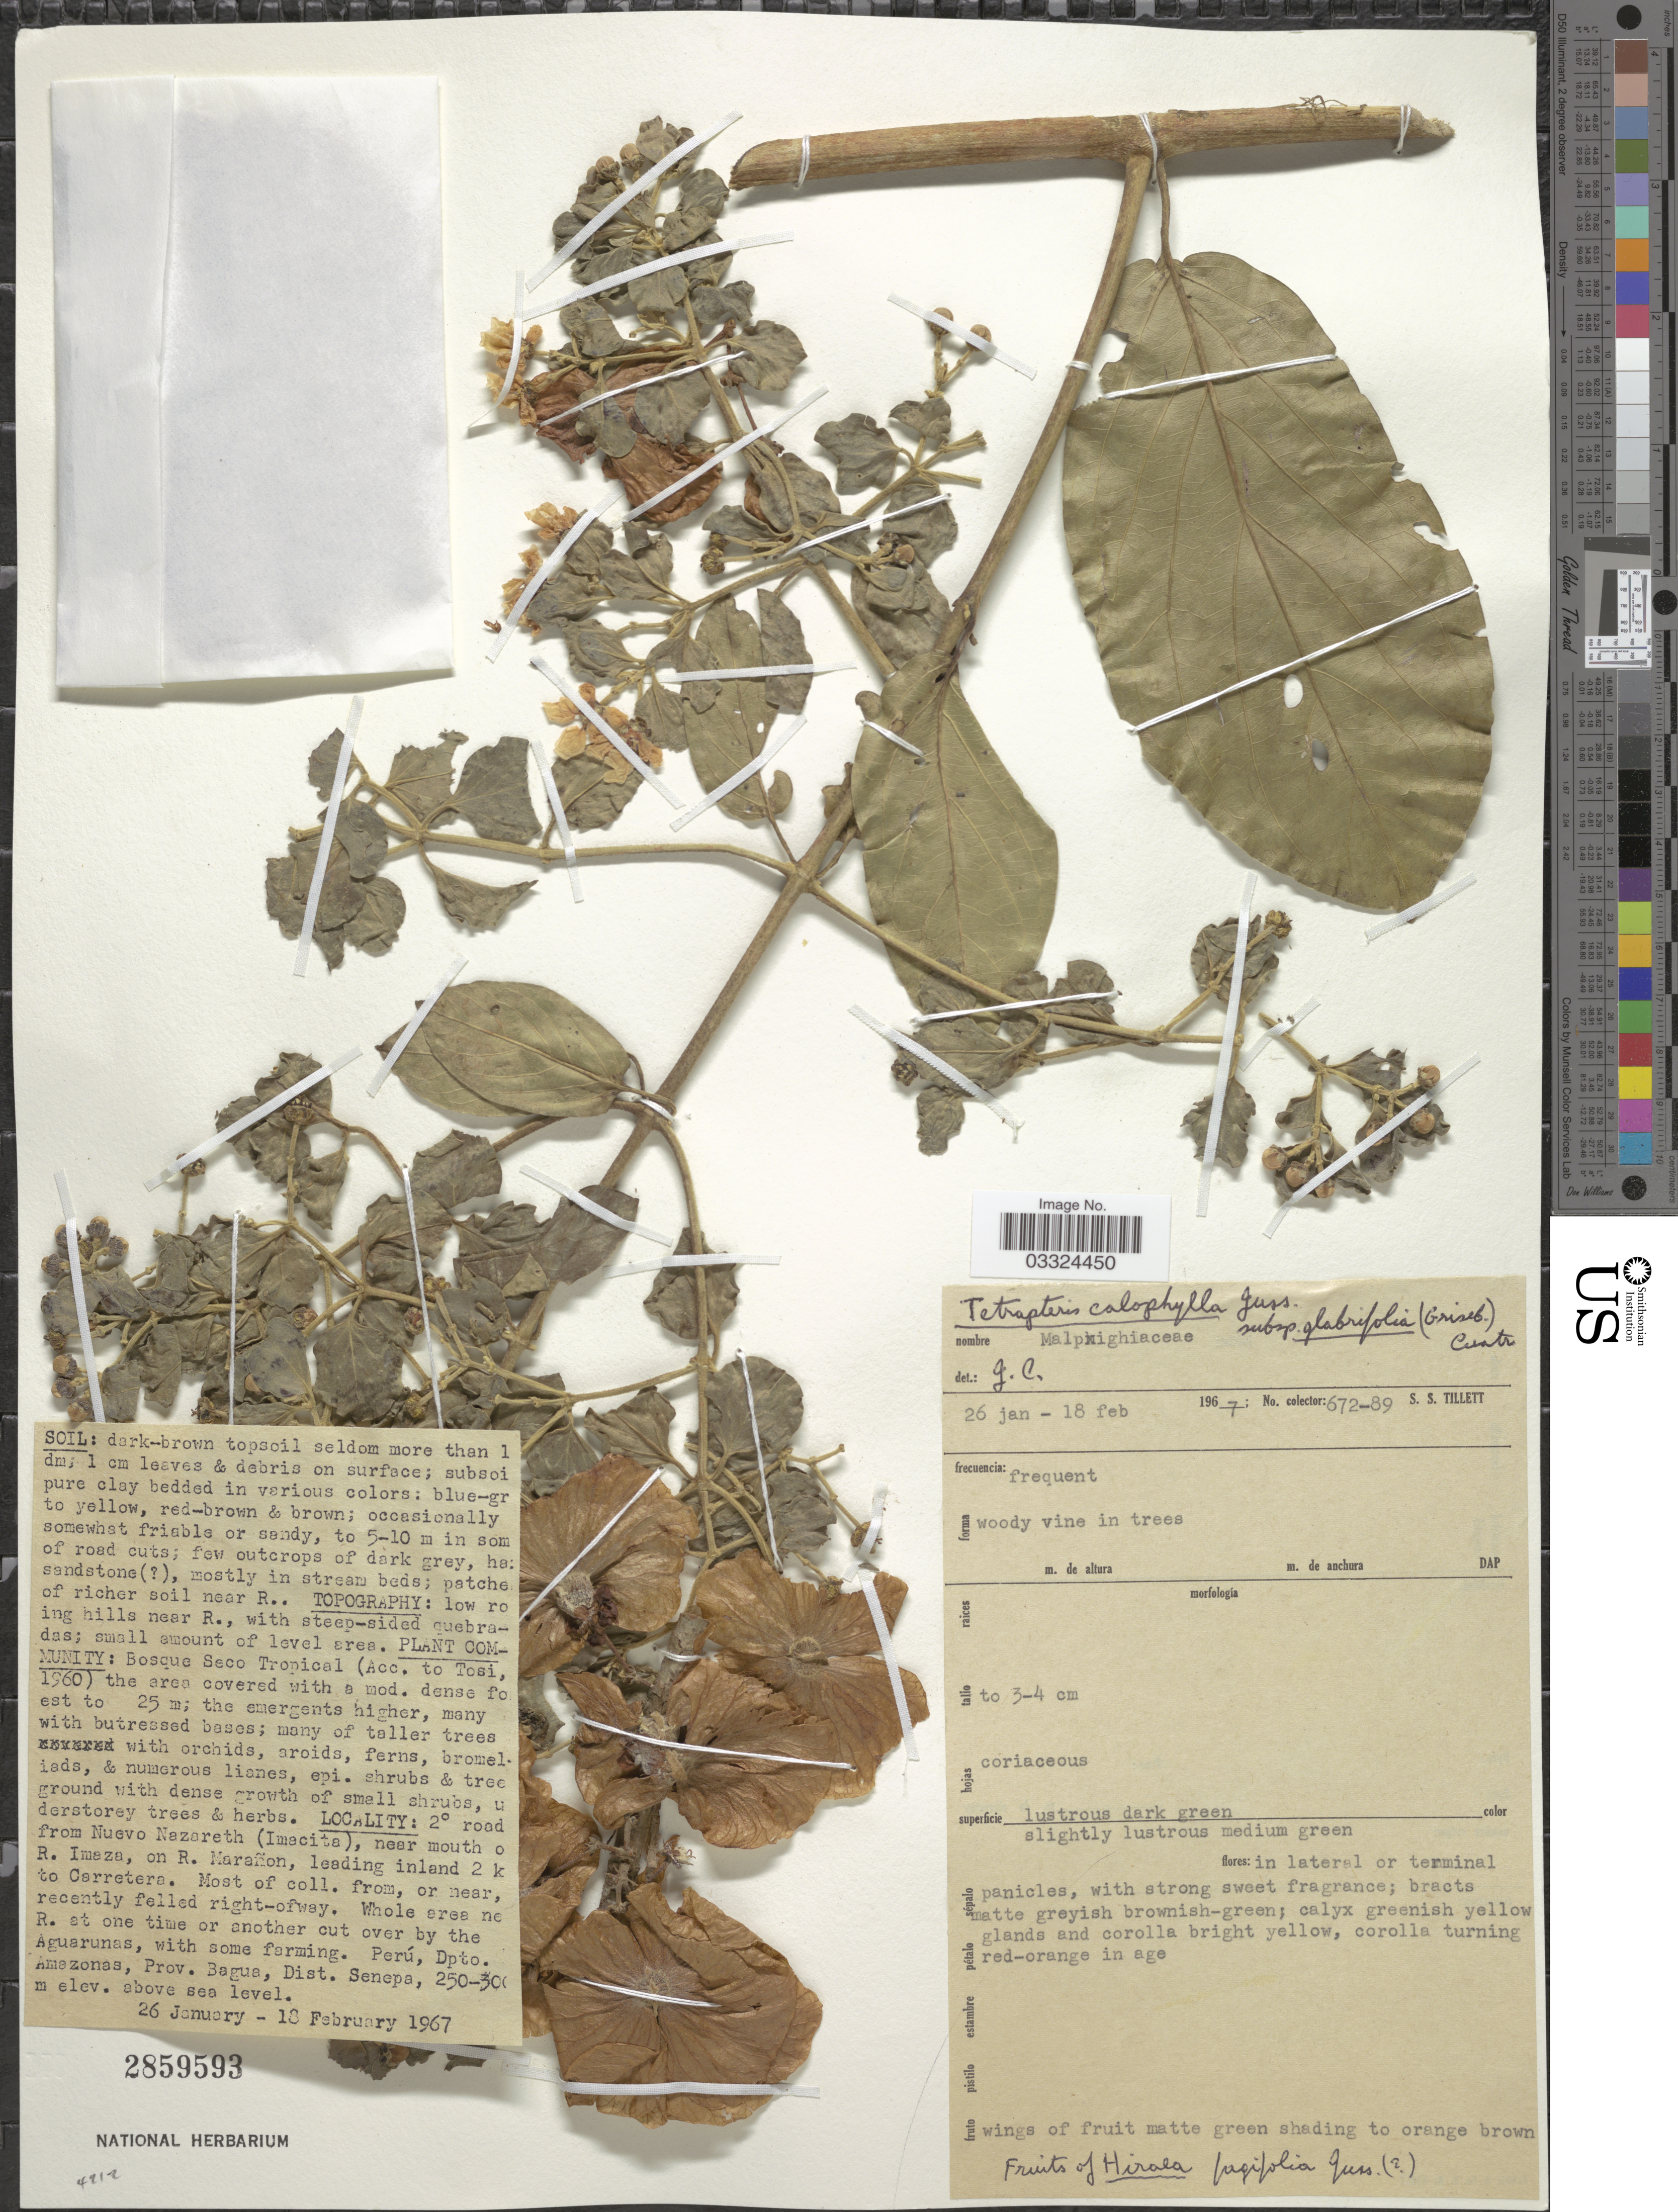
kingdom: Plantae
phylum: Tracheophyta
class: Magnoliopsida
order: Malpighiales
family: Malpighiaceae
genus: Tetrapterys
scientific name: Tetrapterys calophylla var. glabrifolia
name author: Griseb.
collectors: S. S. Tillett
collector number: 672-89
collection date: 1967-01-26/1967-02-18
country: Peru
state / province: Amazonas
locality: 2° road from Nuevo Nazareth (Imacita), near mouth o R. Imaza, on R. Marañon, leading inland 2 k to Carretera. Dpto. Amazonas, Prov. Bagua, Dist. Senepa.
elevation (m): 250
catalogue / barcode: US 2859593